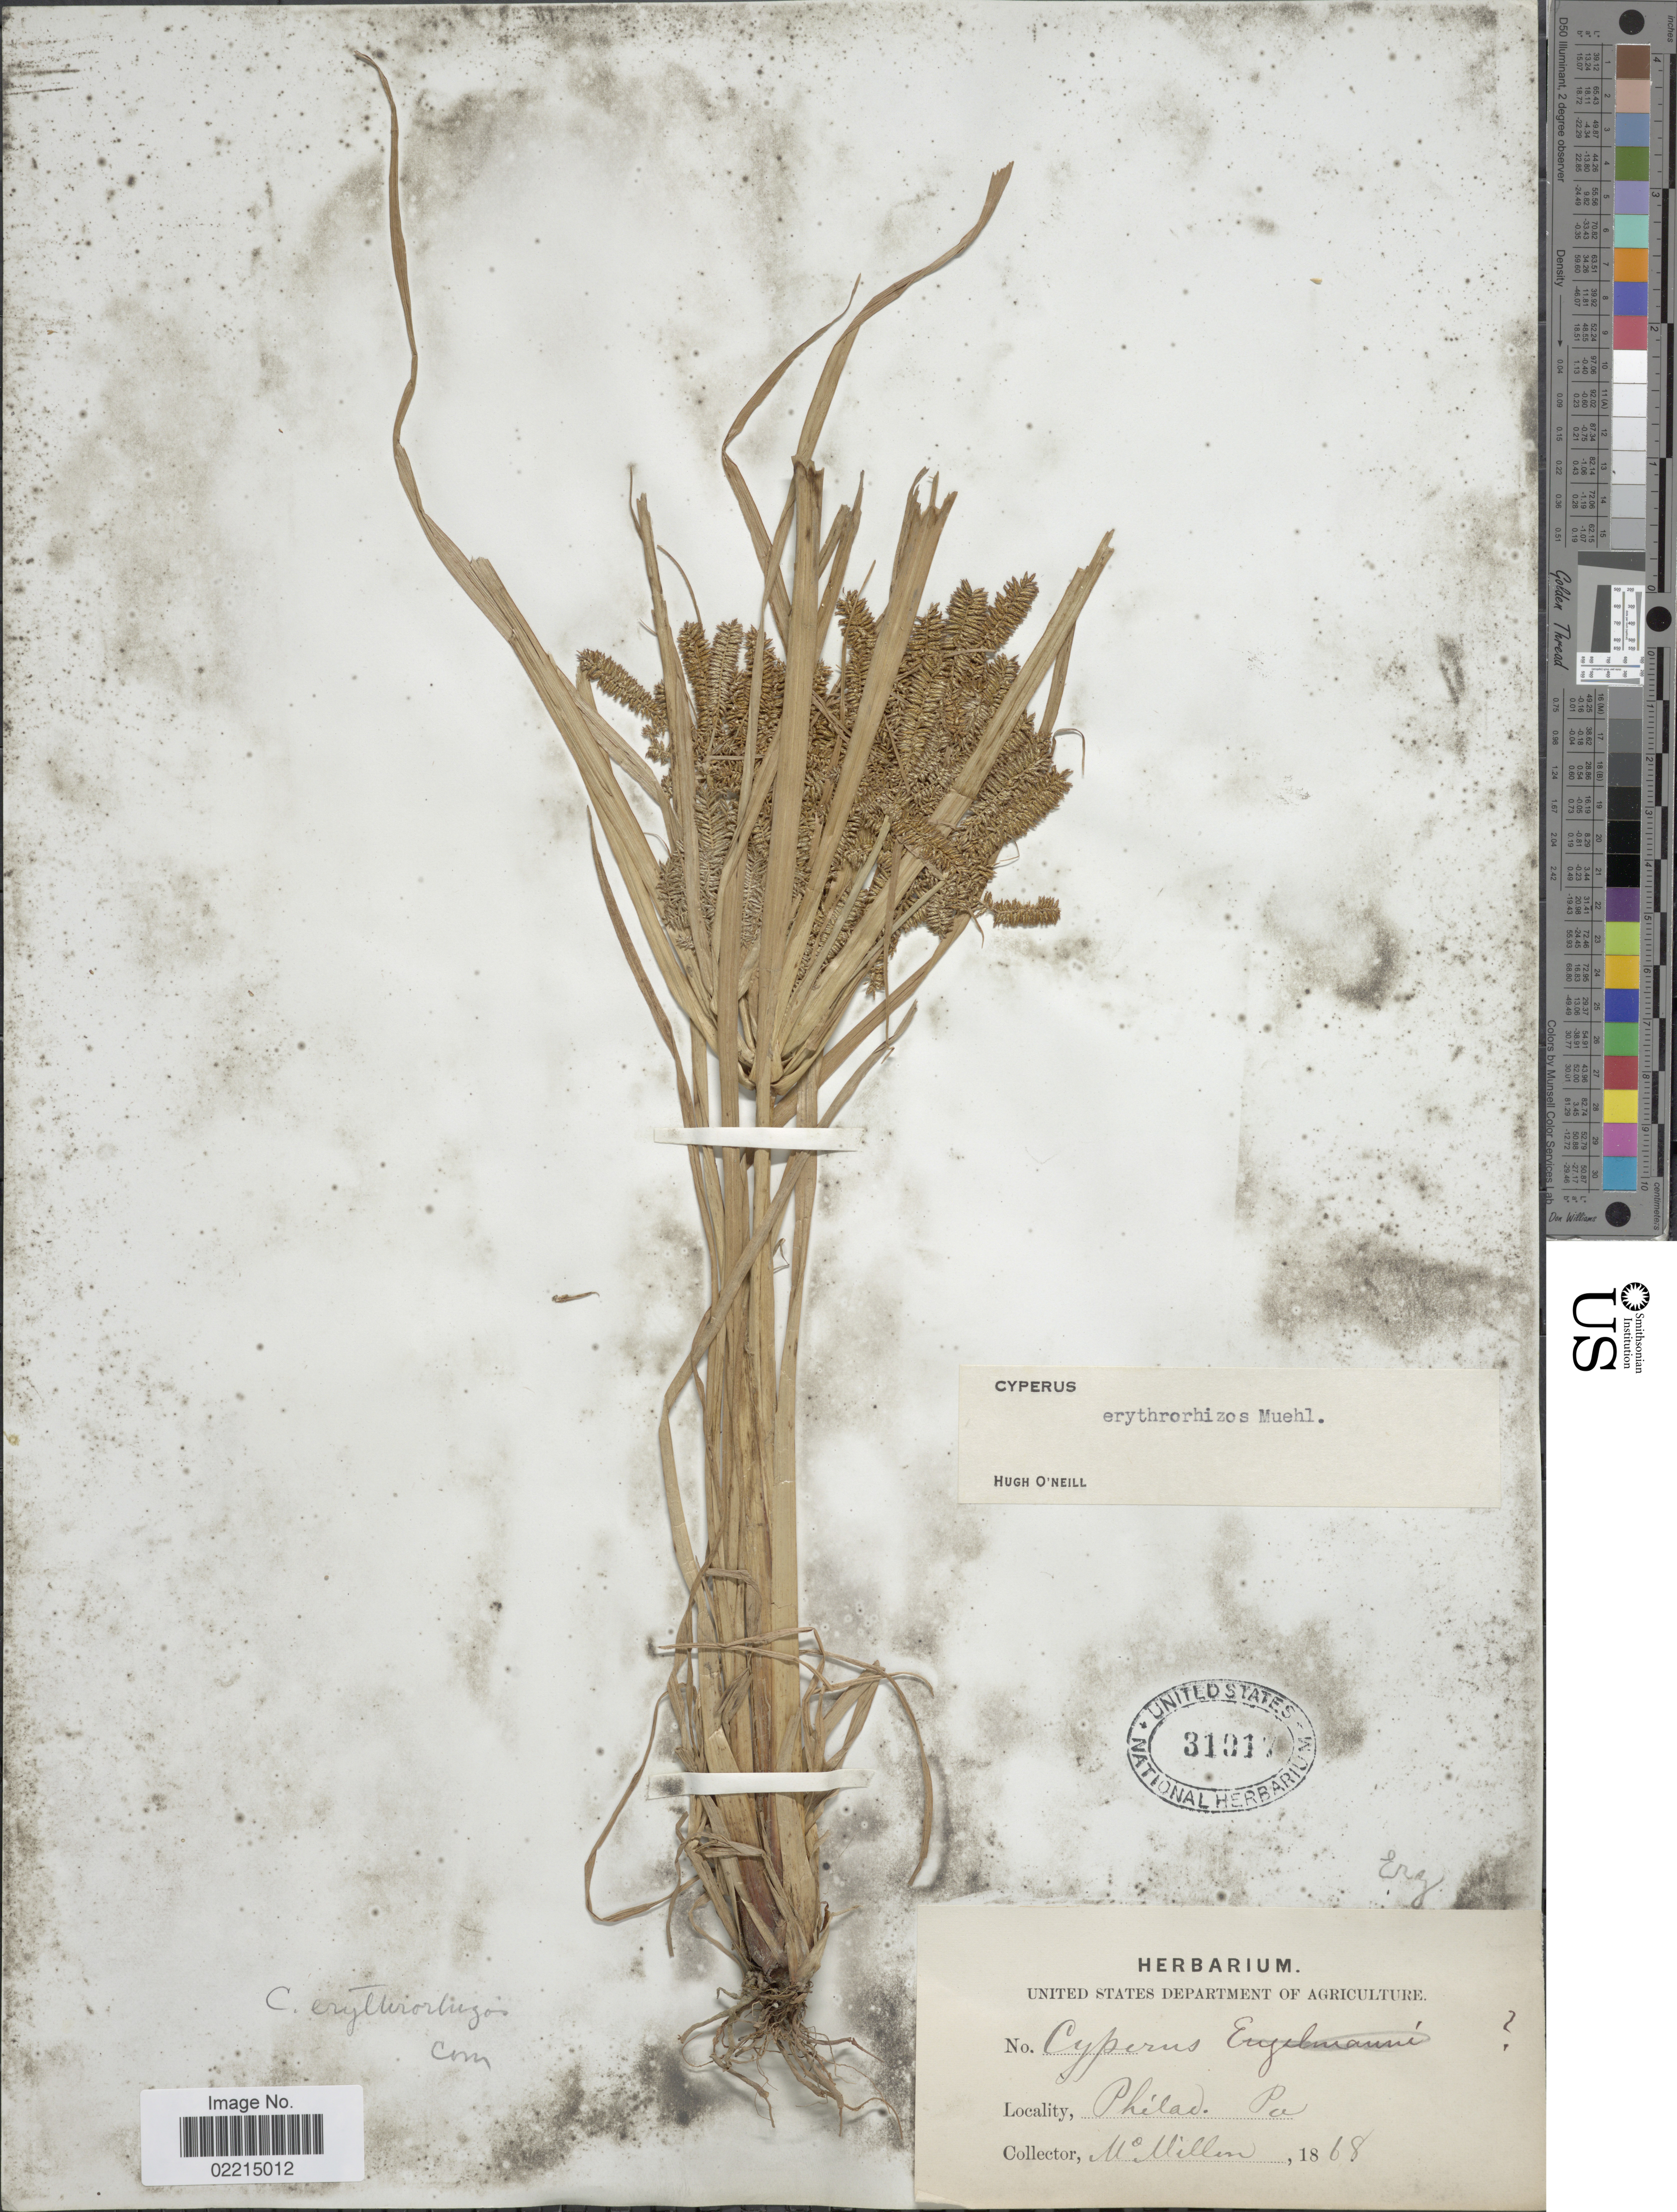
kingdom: Plantae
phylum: Tracheophyta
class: Liliopsida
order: Poales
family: Cyperaceae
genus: Cyperus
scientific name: Cyperus erythrorhizos Muhl.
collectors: McMillen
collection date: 1868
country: United States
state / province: Pennsylvania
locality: Philad.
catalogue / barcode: US 31917